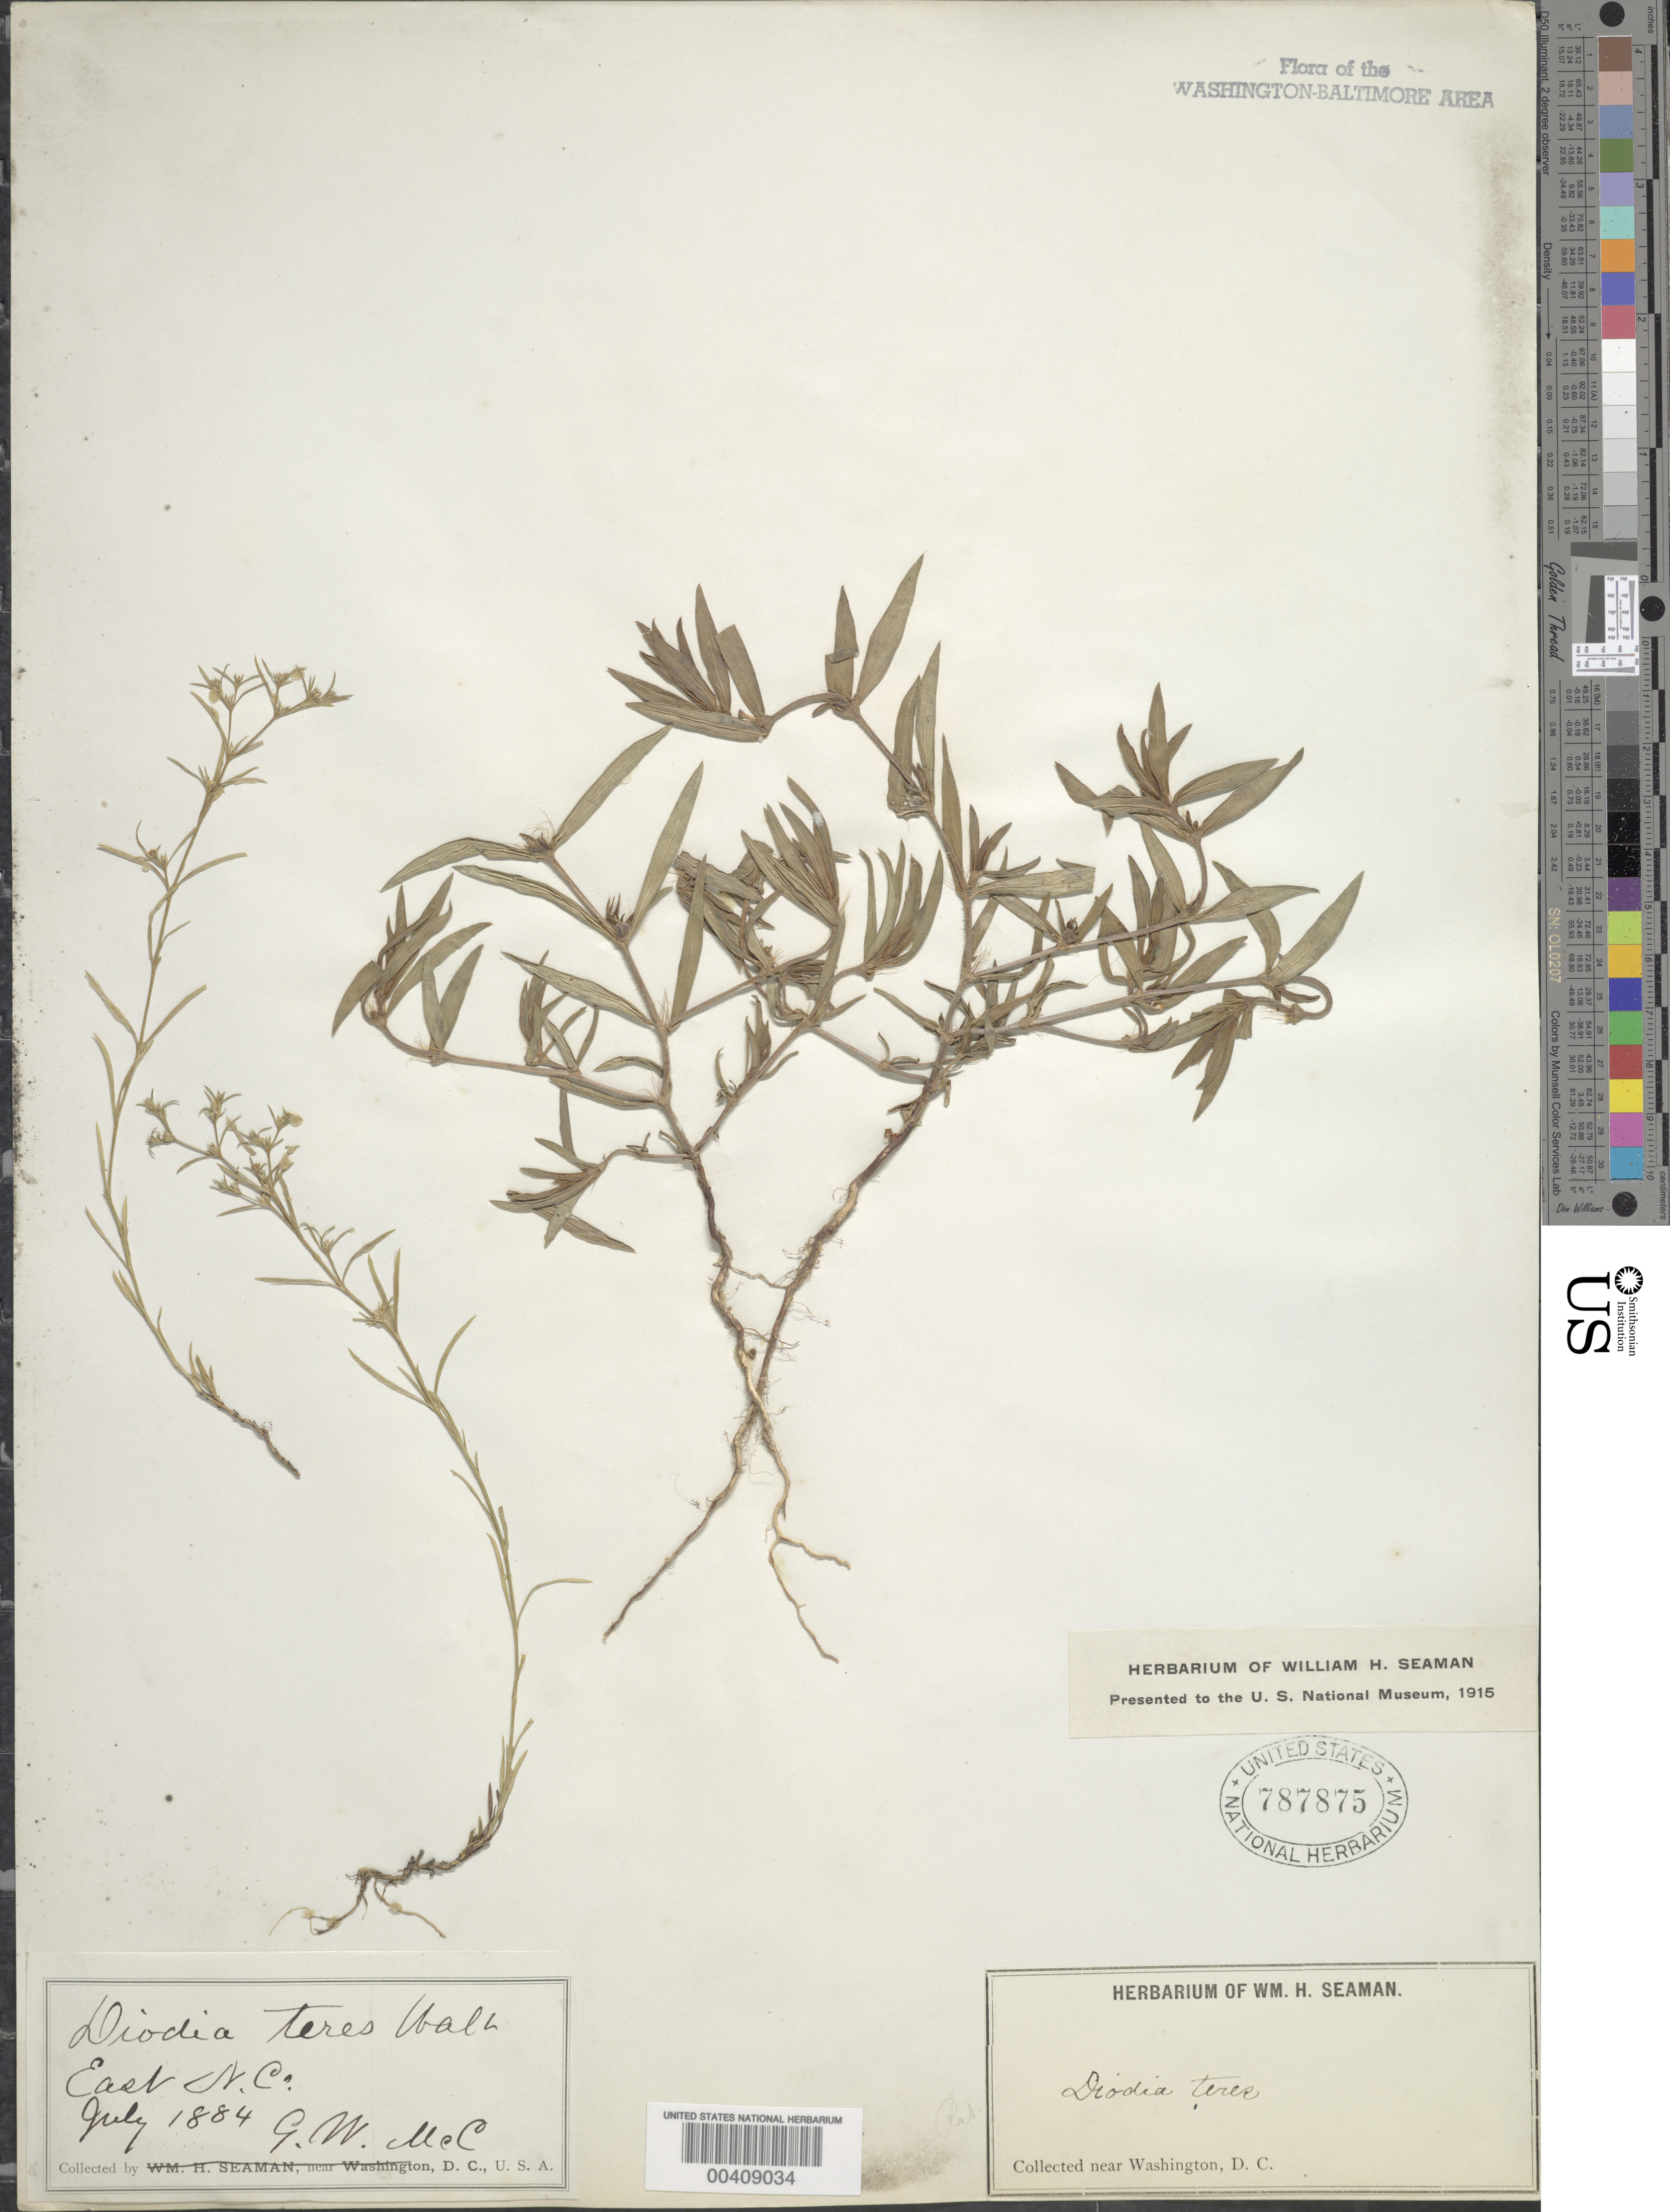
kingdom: Plantae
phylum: Tracheophyta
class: Magnoliopsida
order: Gentianales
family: Rubiaceae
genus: Diodia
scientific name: Diodia teres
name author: Walter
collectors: G. McCarthy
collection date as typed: Jul 1884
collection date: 1884-07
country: United States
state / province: District of Columbia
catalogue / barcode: US 787875